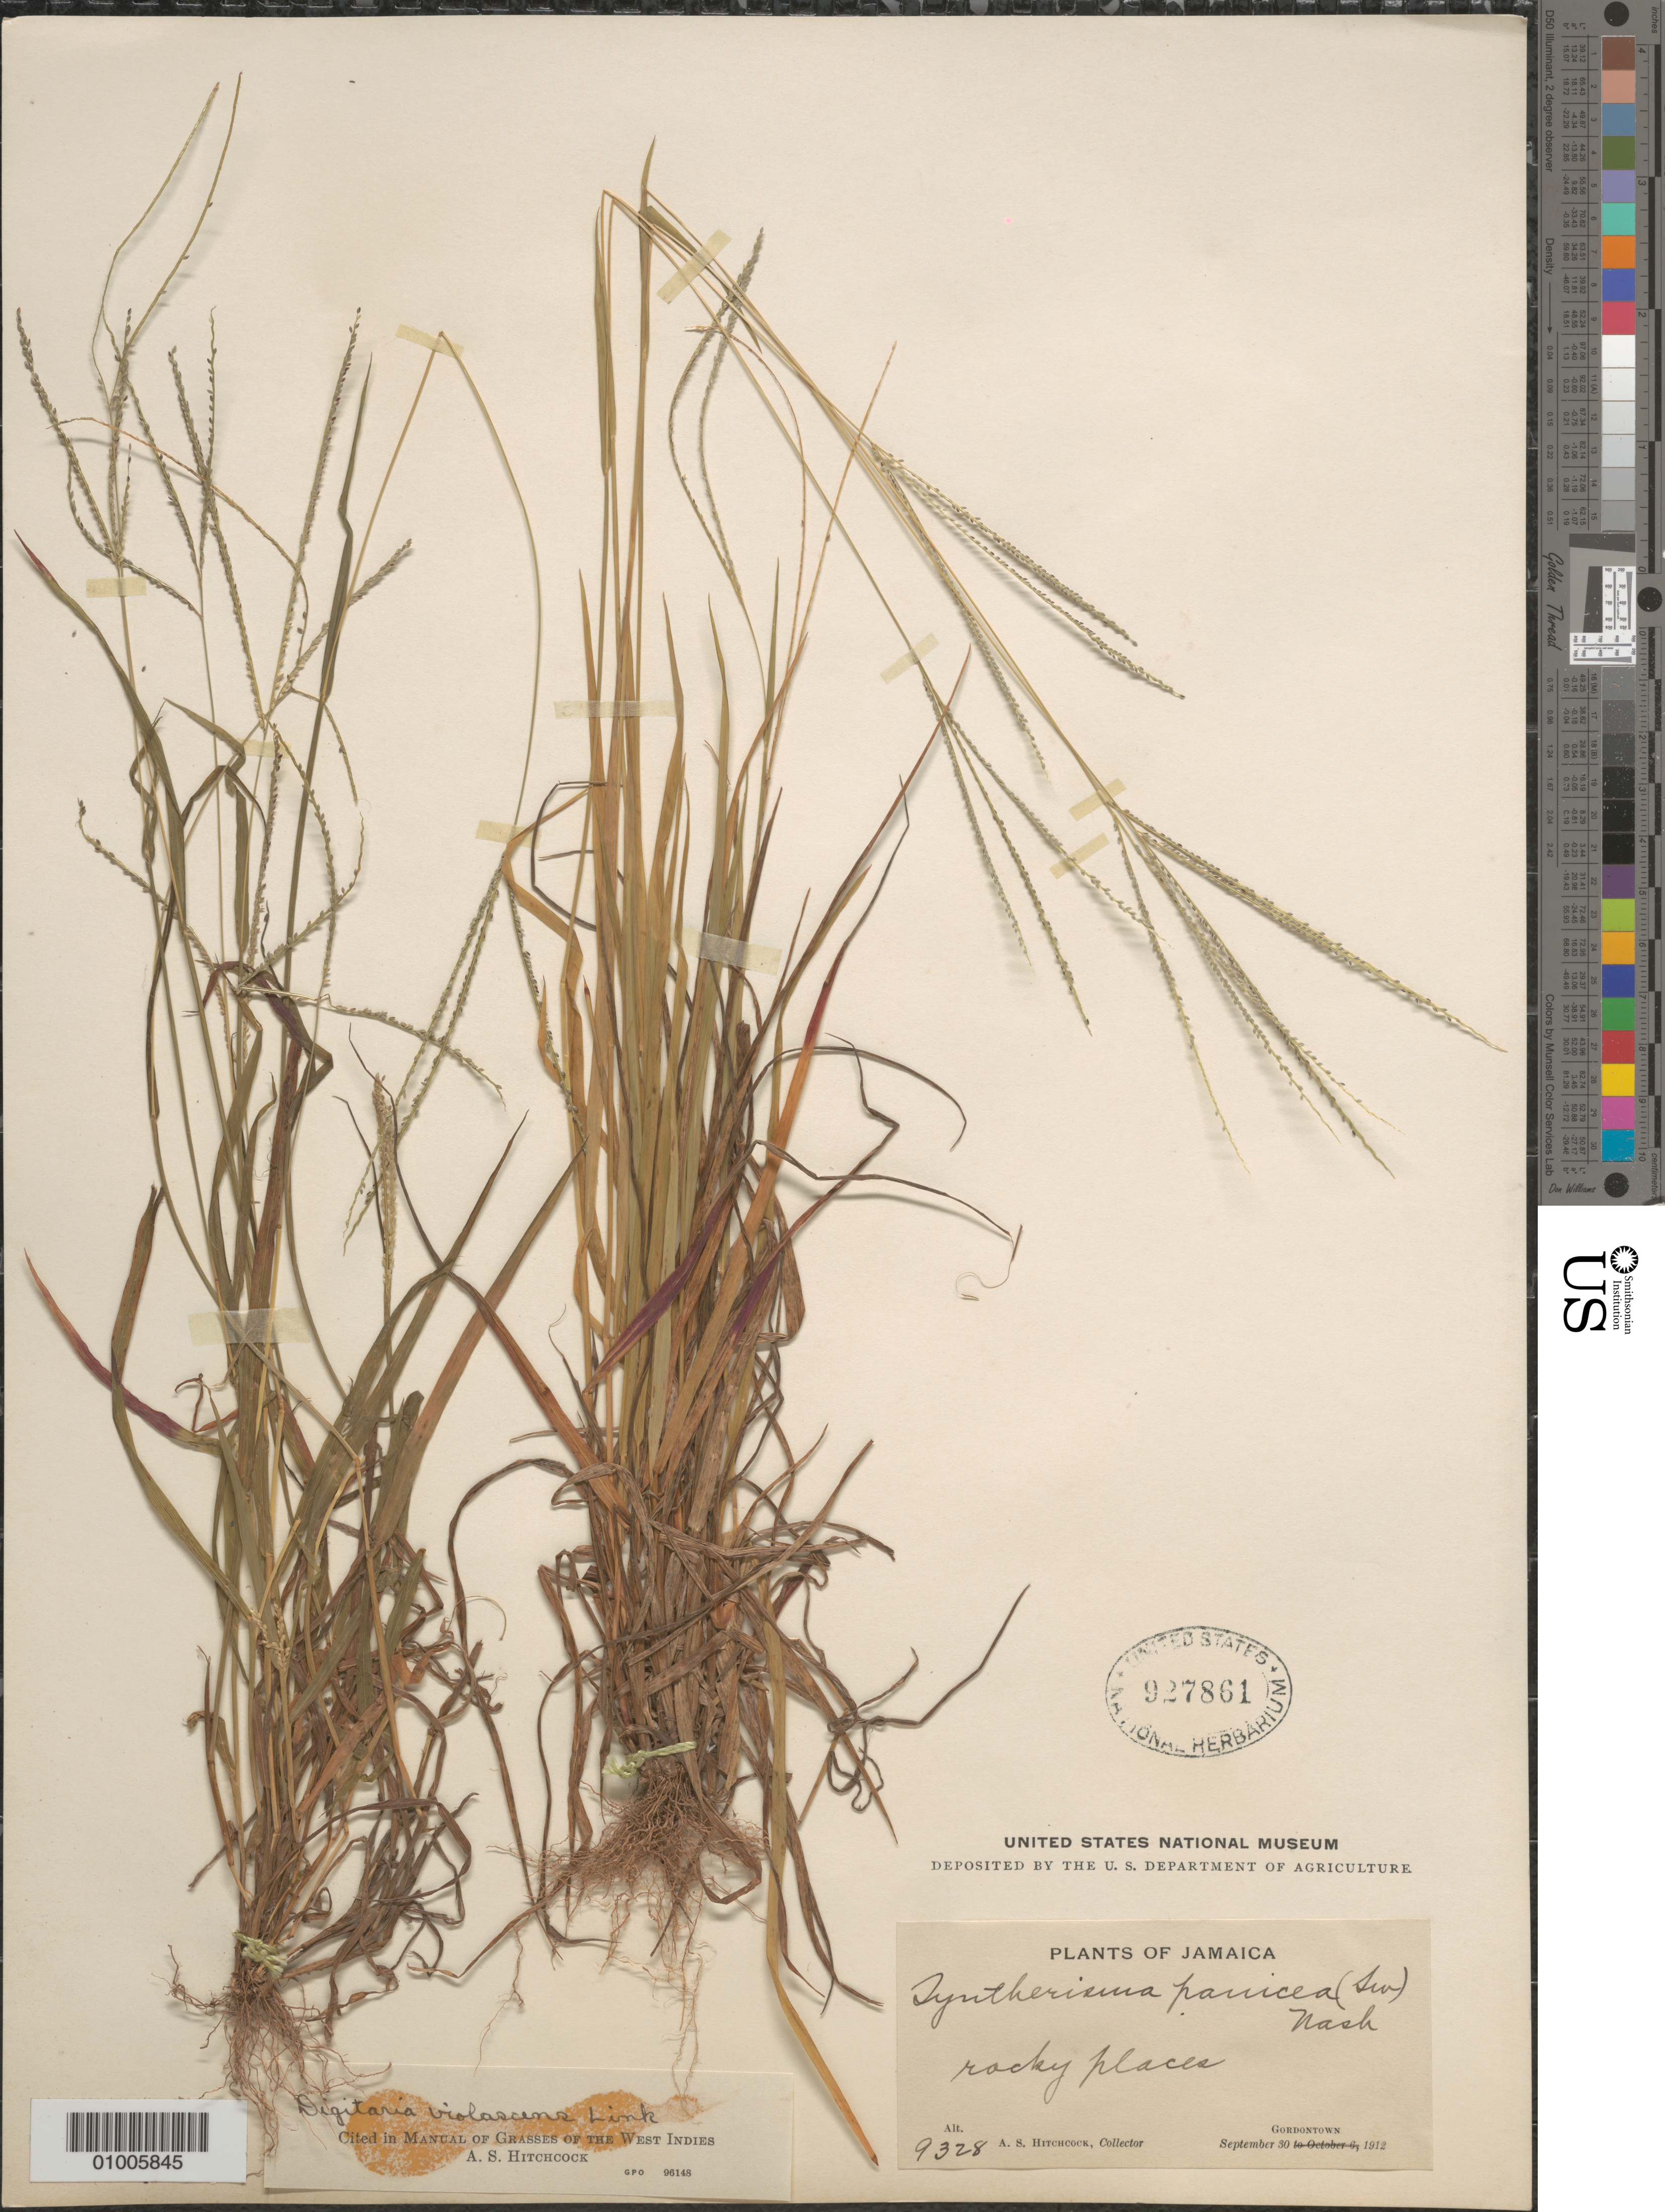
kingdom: Plantae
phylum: Tracheophyta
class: Liliopsida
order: Poales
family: Poaceae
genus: Digitaria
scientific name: Digitaria violascens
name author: Link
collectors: A. S. Hitchcock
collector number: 9328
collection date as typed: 30 Sep 1912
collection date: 1912-09-30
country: Jamaica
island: Jamaica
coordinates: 0 N, 0 E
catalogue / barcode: US 927861